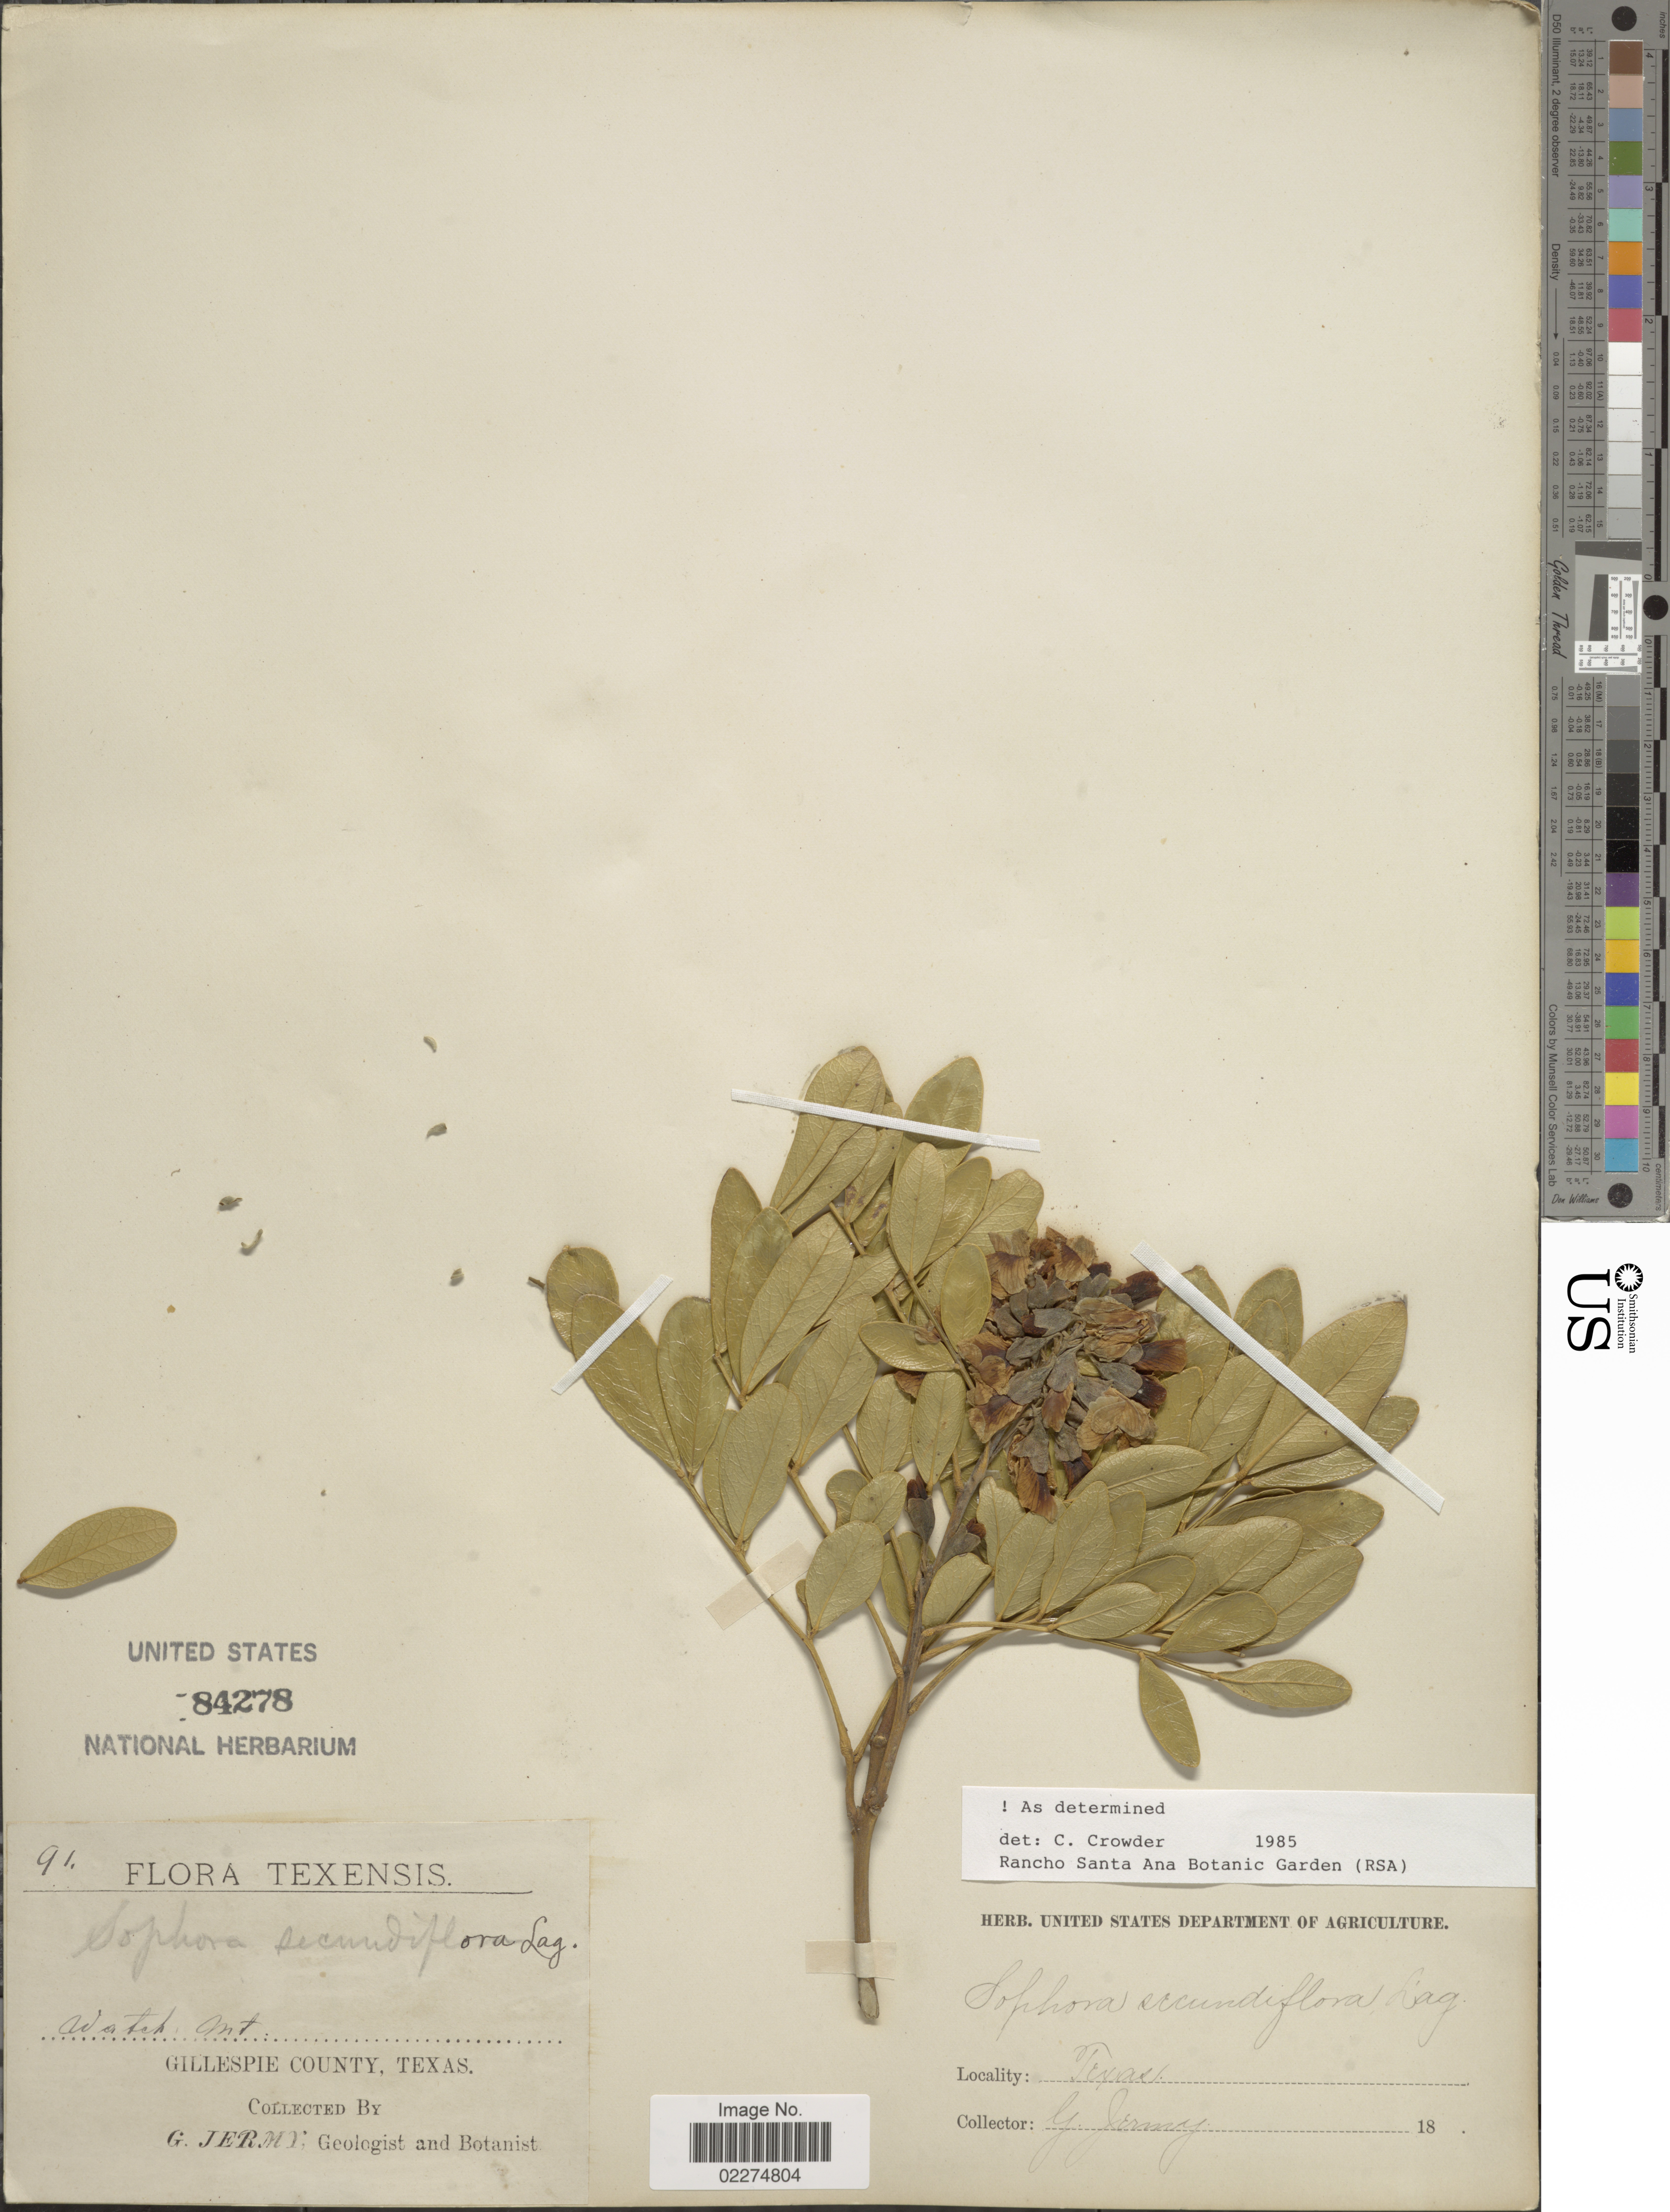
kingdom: Plantae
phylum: Tracheophyta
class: Magnoliopsida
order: Fabales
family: Fabaceae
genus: Dermatophyllum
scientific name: Dermatophyllum secundiflorum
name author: (Ortega) Gandhi & Reveal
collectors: G. Jermy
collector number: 91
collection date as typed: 18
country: United States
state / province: Texas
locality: Gillespie County, Texas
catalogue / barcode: US 84278